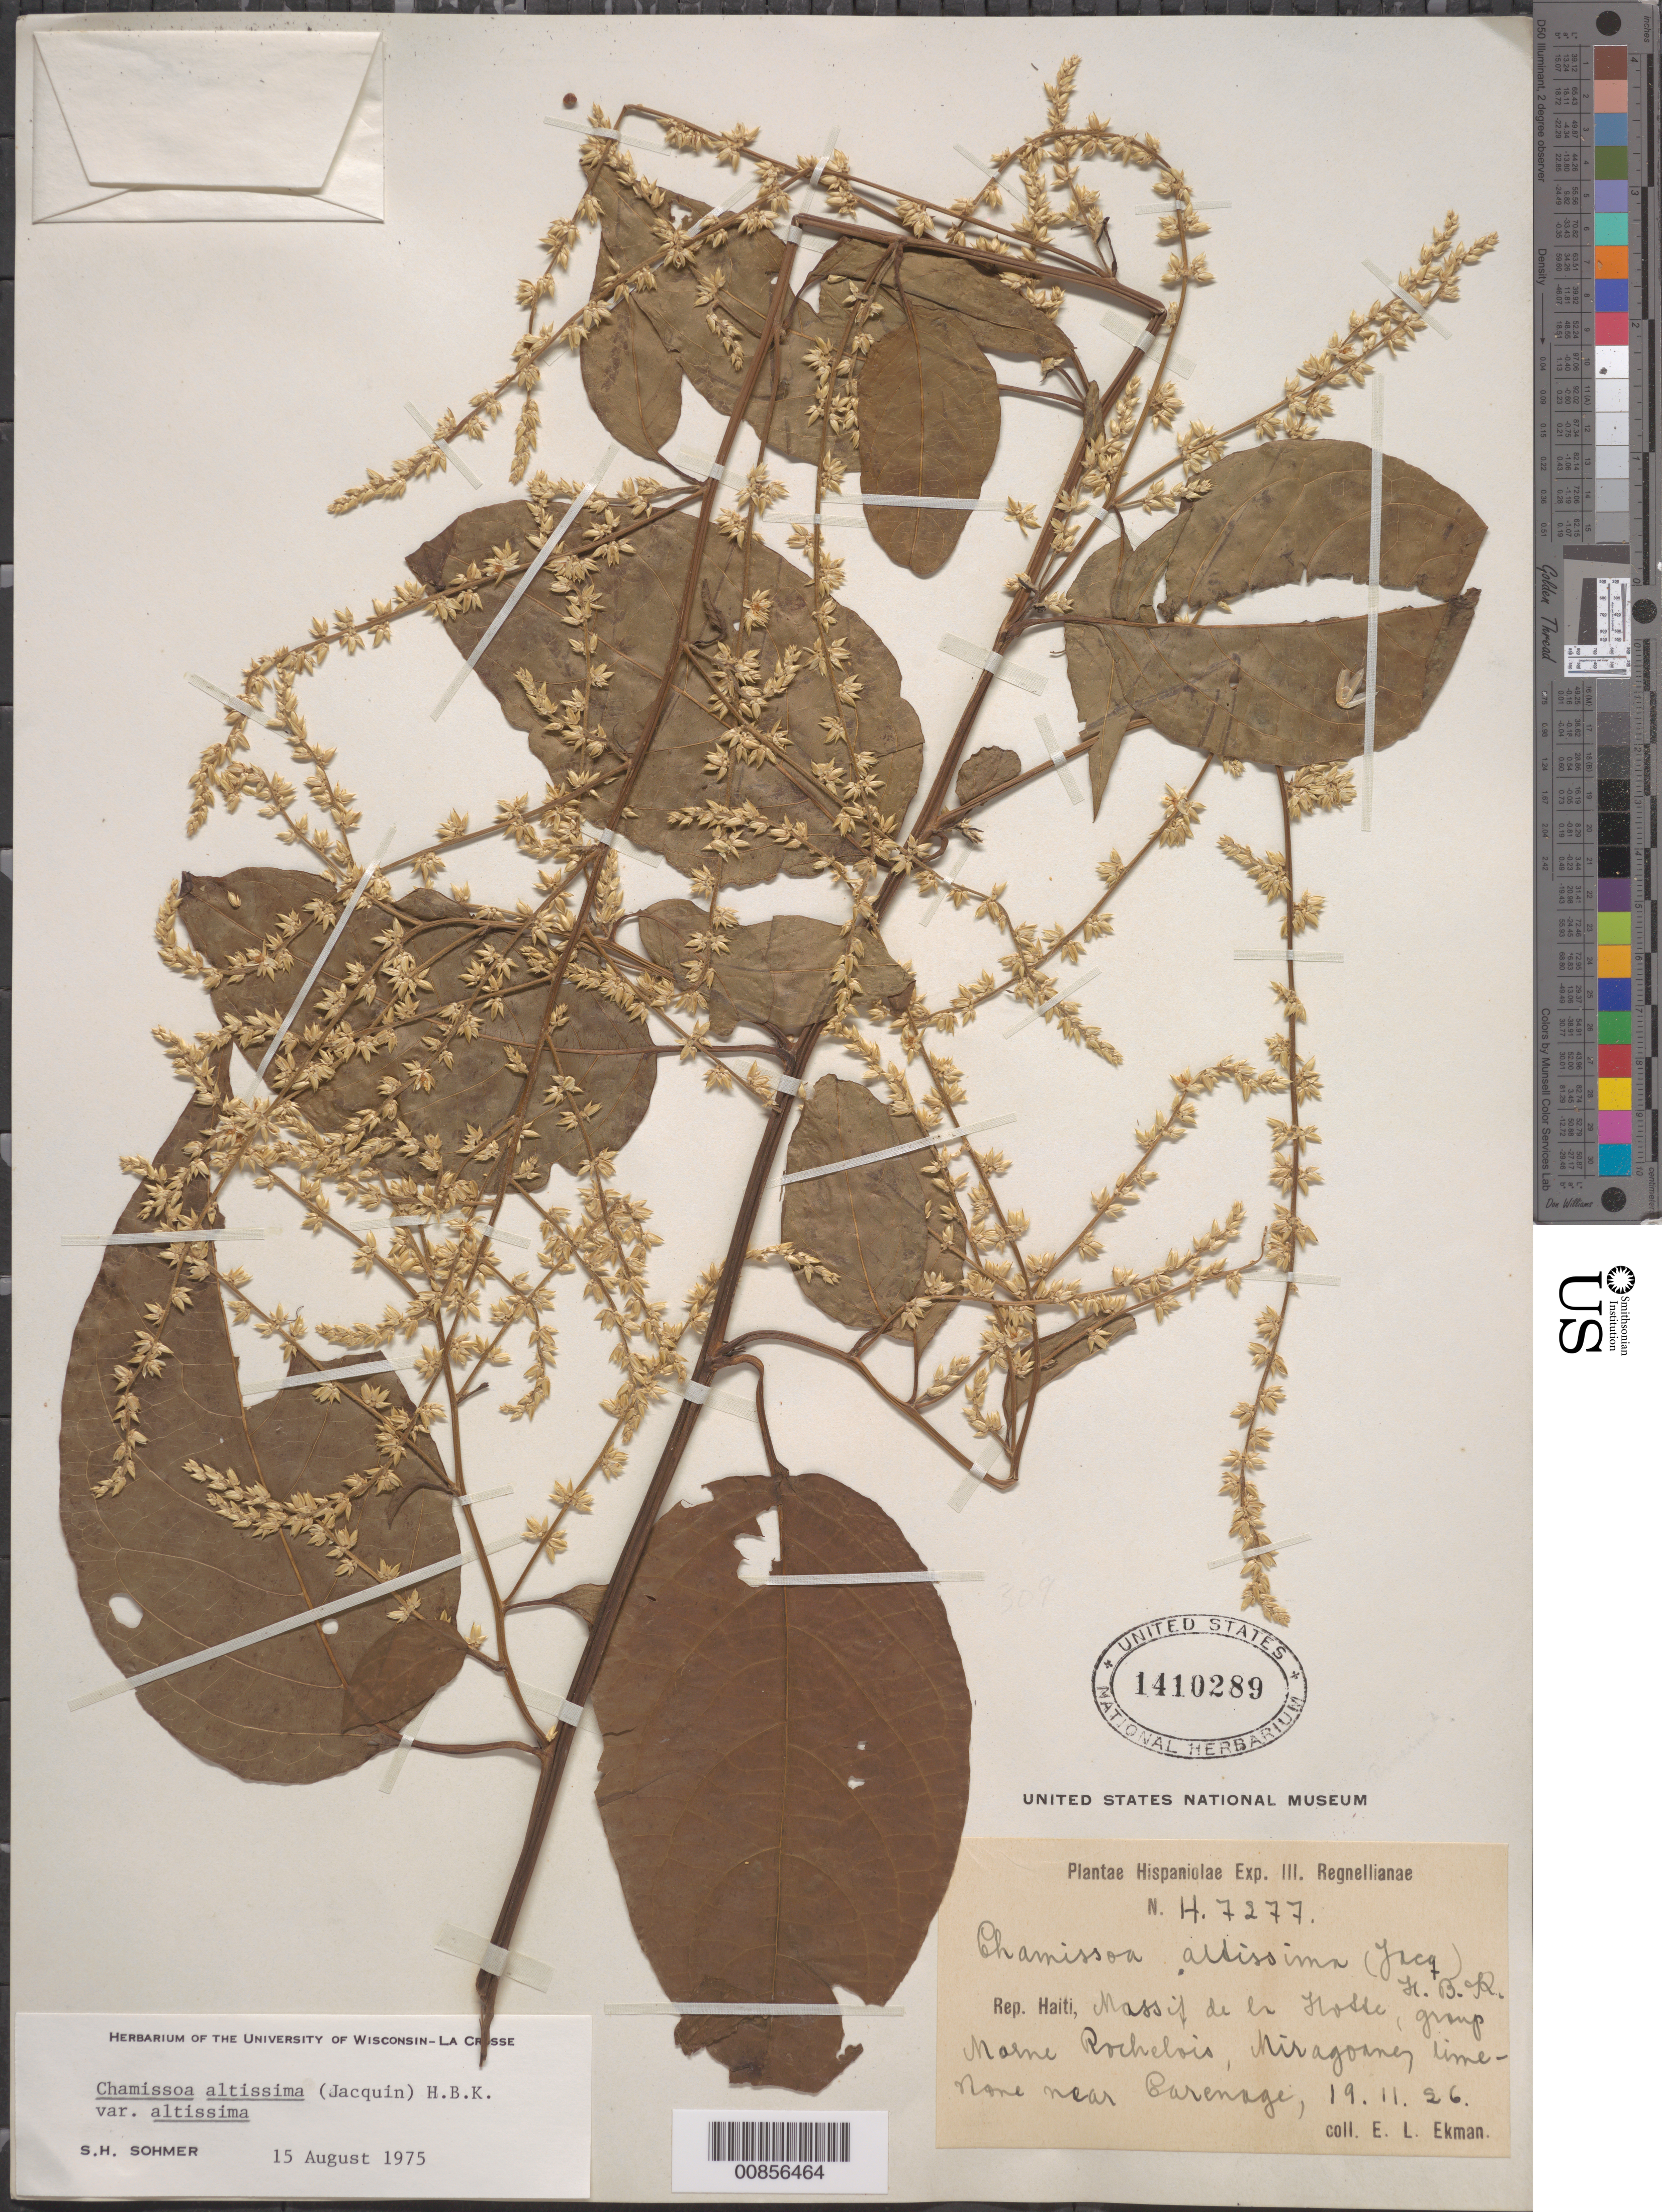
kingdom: Plantae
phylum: Tracheophyta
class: Magnoliopsida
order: Caryophyllales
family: Amaranthaceae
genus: Chamissoa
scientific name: Chamissoa altissima var. altissima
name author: (Jacq.) Kunth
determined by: Sohmer, S. H.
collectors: E. L. Ekman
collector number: H 7277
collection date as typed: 19 Nov 1926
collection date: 1926-11-19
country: Haiti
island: Hispaniola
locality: Massif de la Hotte, group Morne Rochelois, Miragoane, limestone near Carenage.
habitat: Limestone.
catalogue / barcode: US 1410289